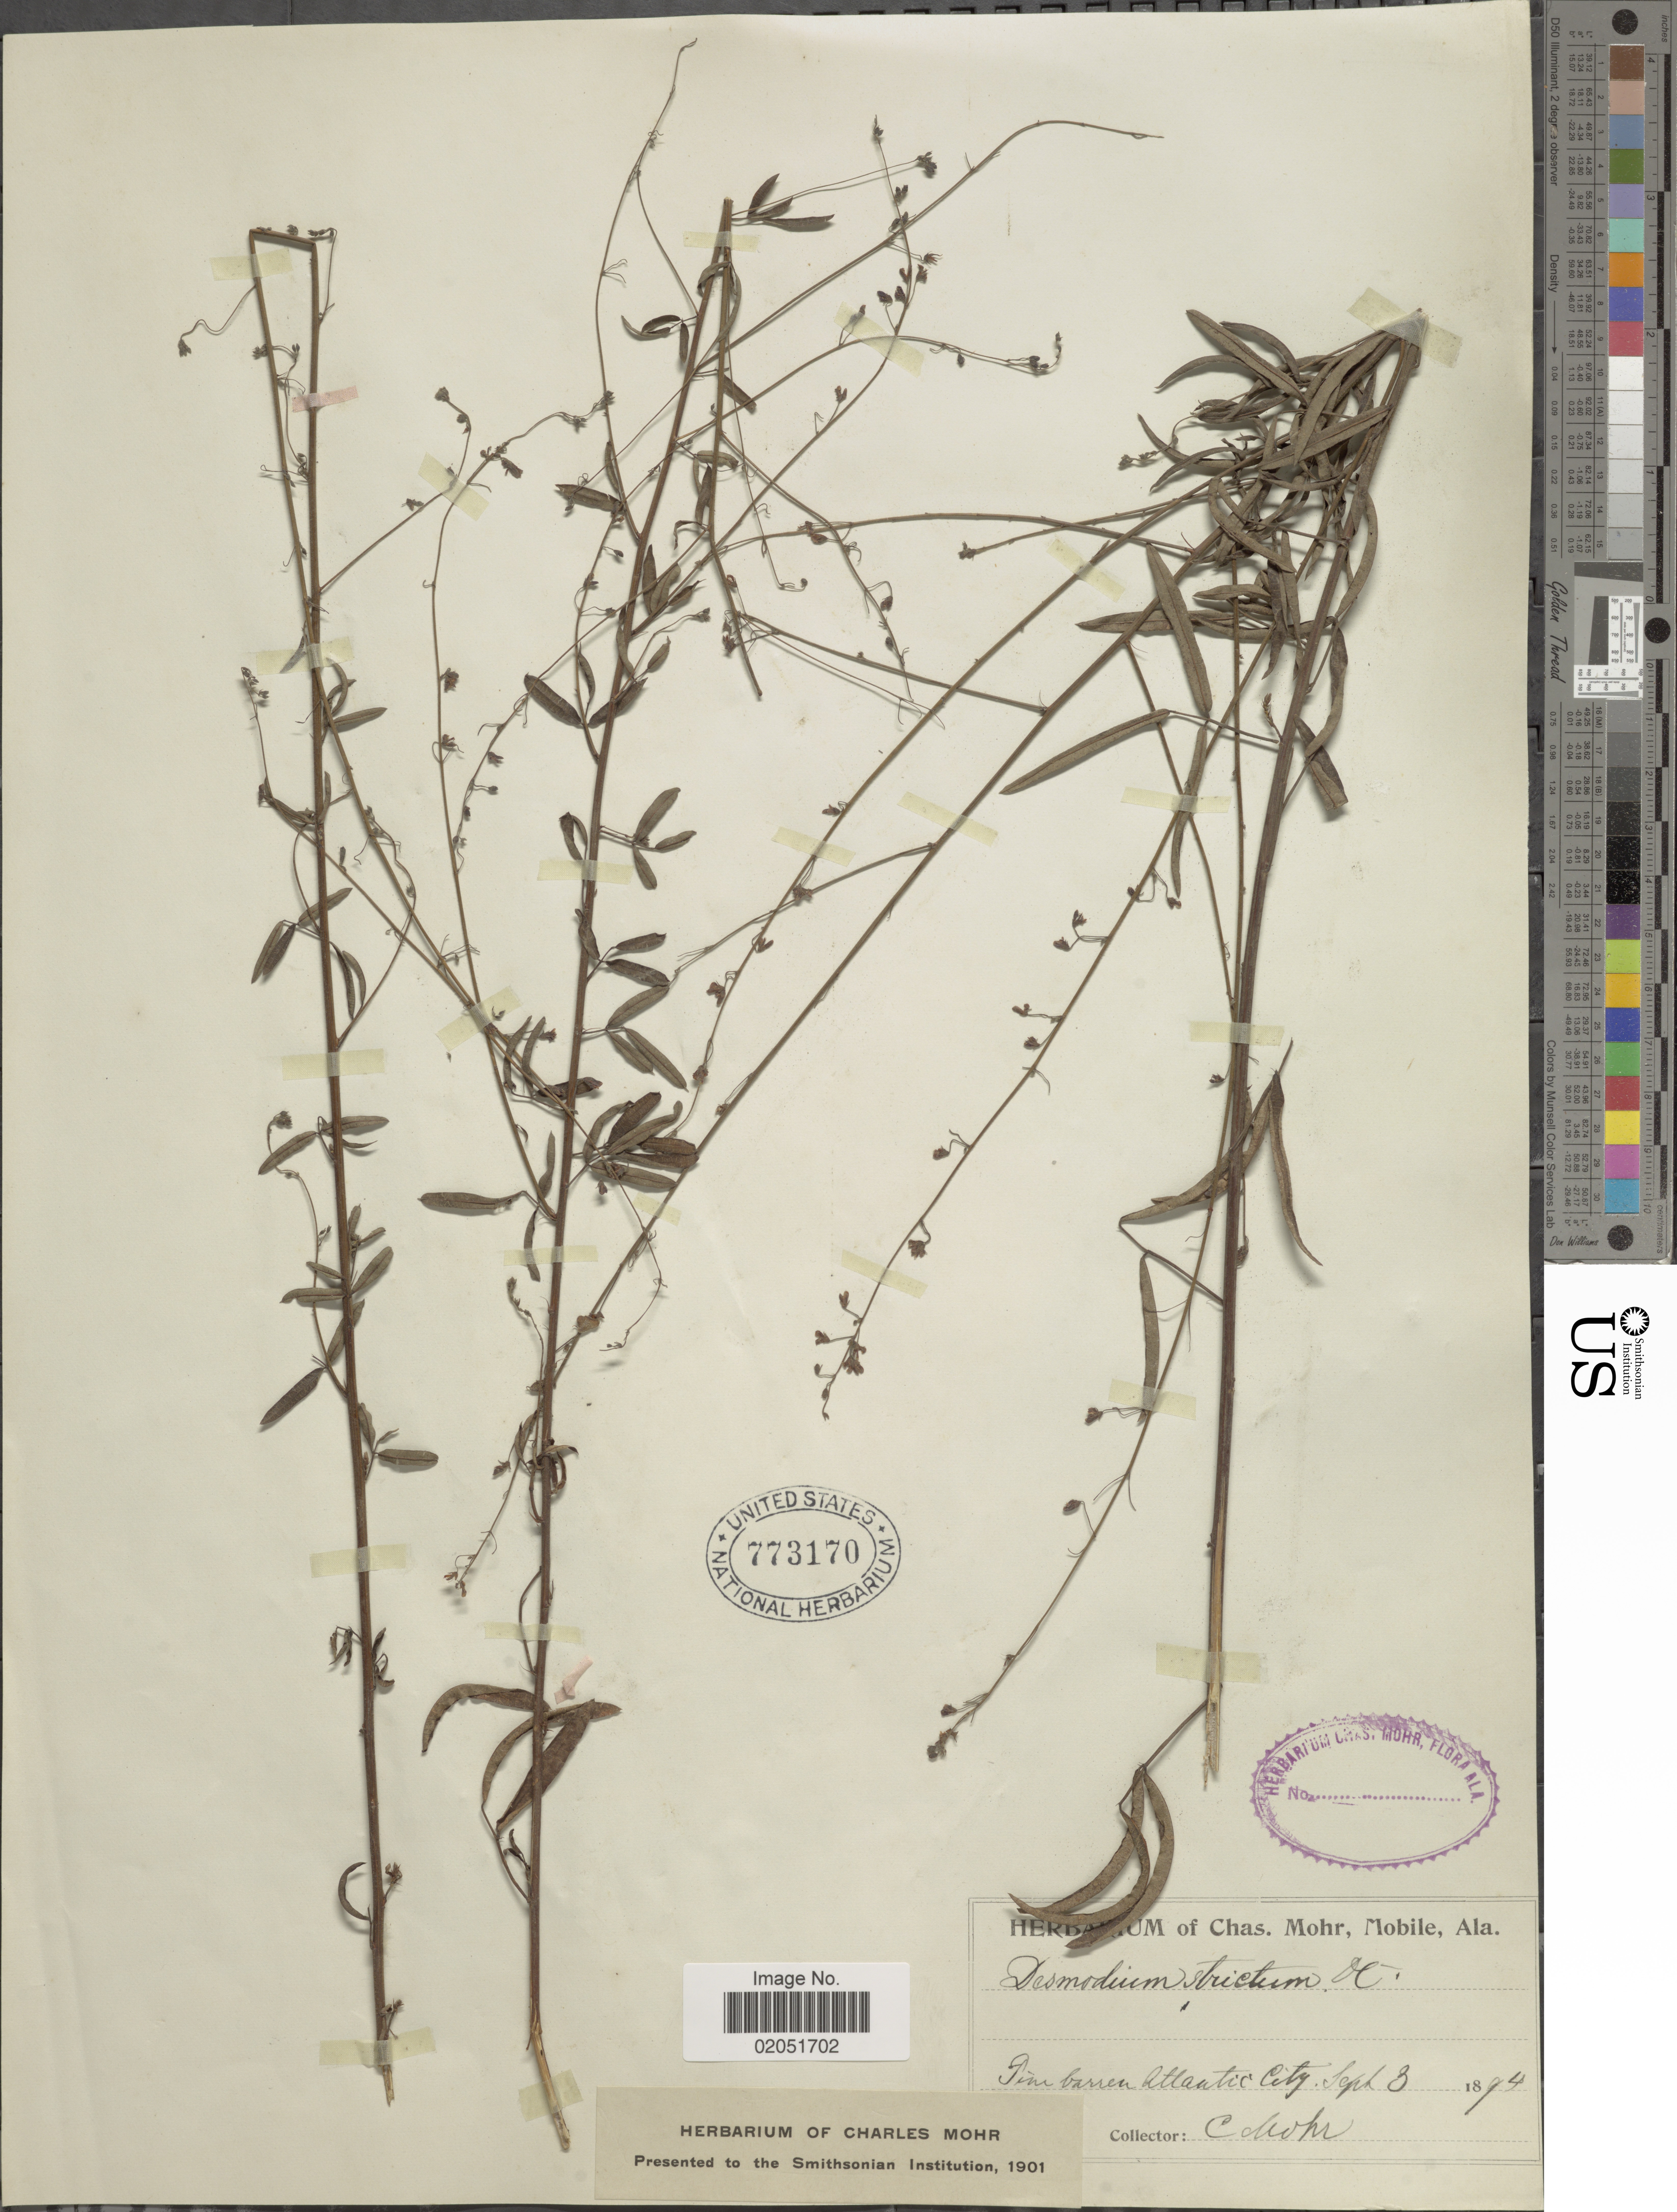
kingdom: Plantae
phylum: Tracheophyta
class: Magnoliopsida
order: Fabales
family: Fabaceae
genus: Desmodium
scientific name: Desmodium strictum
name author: (Pursh) DC.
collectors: C. T. Mohr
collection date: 1894-09-03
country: United States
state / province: New Jersey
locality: Atlantic City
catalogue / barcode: US 773170